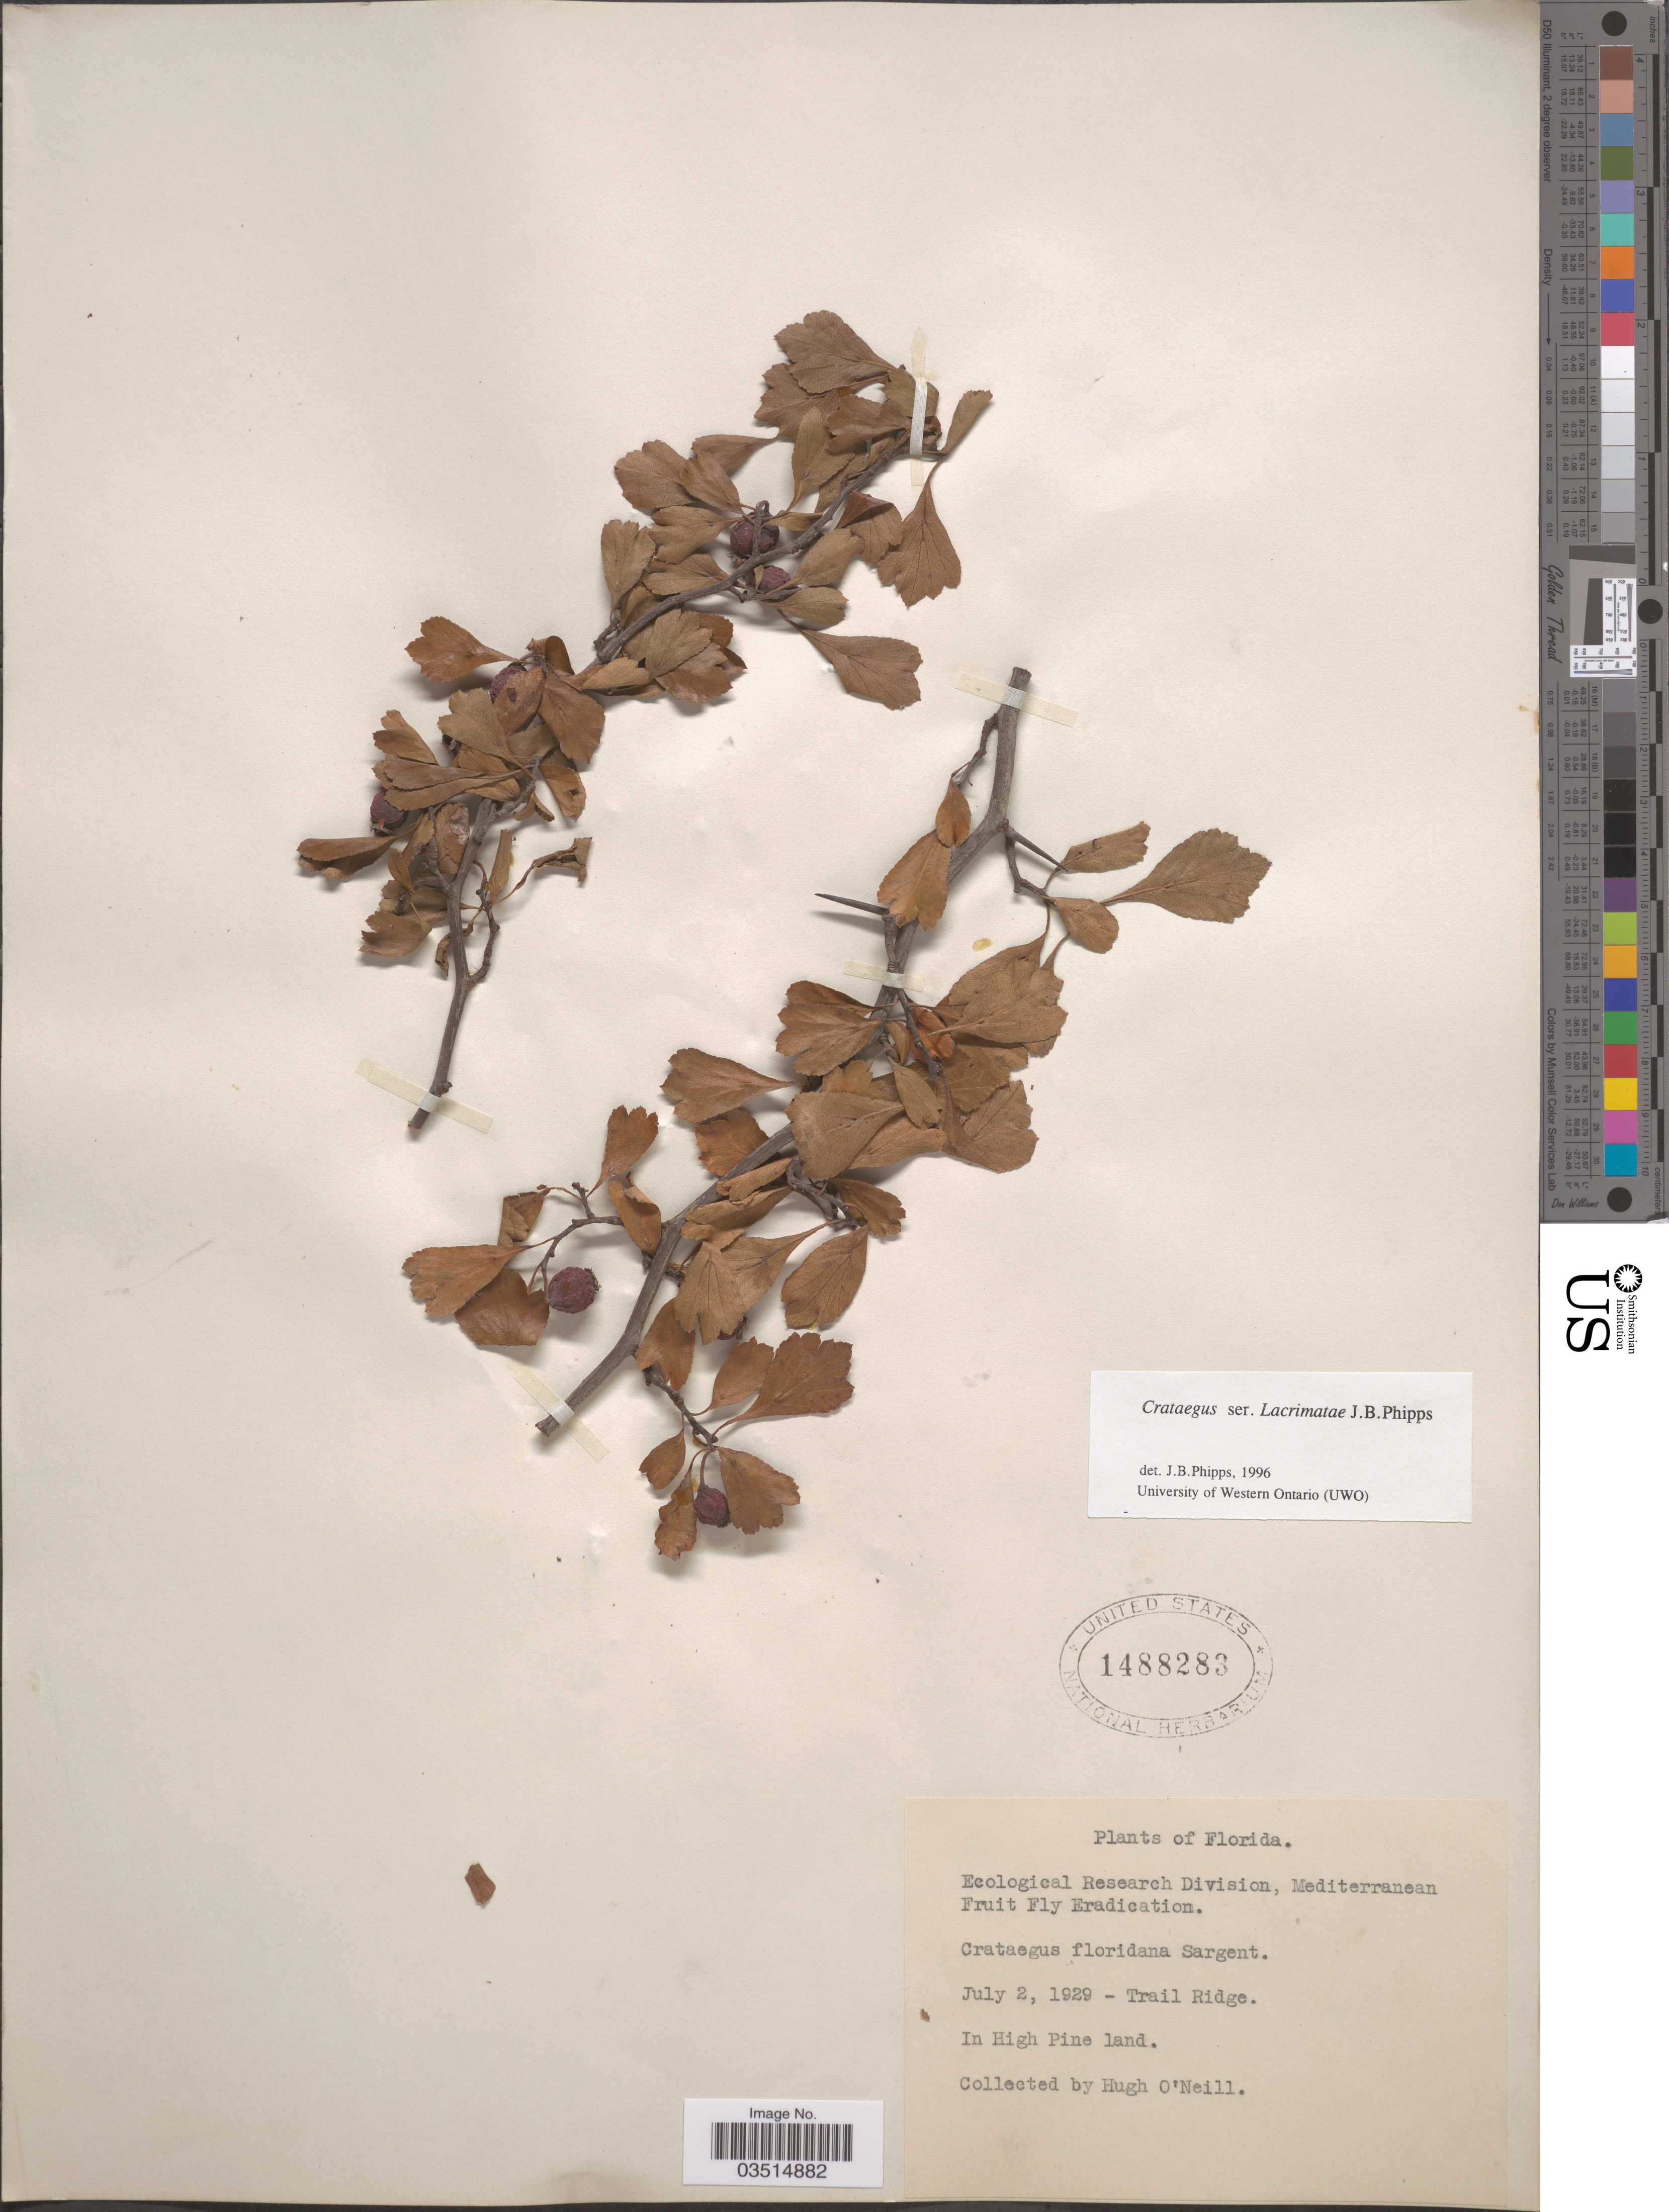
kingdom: Plantae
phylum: Tracheophyta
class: Magnoliopsida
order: Rosales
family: Rosaceae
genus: Crataegus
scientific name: Crataegus floridana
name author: Sarg.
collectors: H. O'Neill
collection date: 1929-07-02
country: United States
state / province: Florida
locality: Trail Ridge.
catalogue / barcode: US 1488283